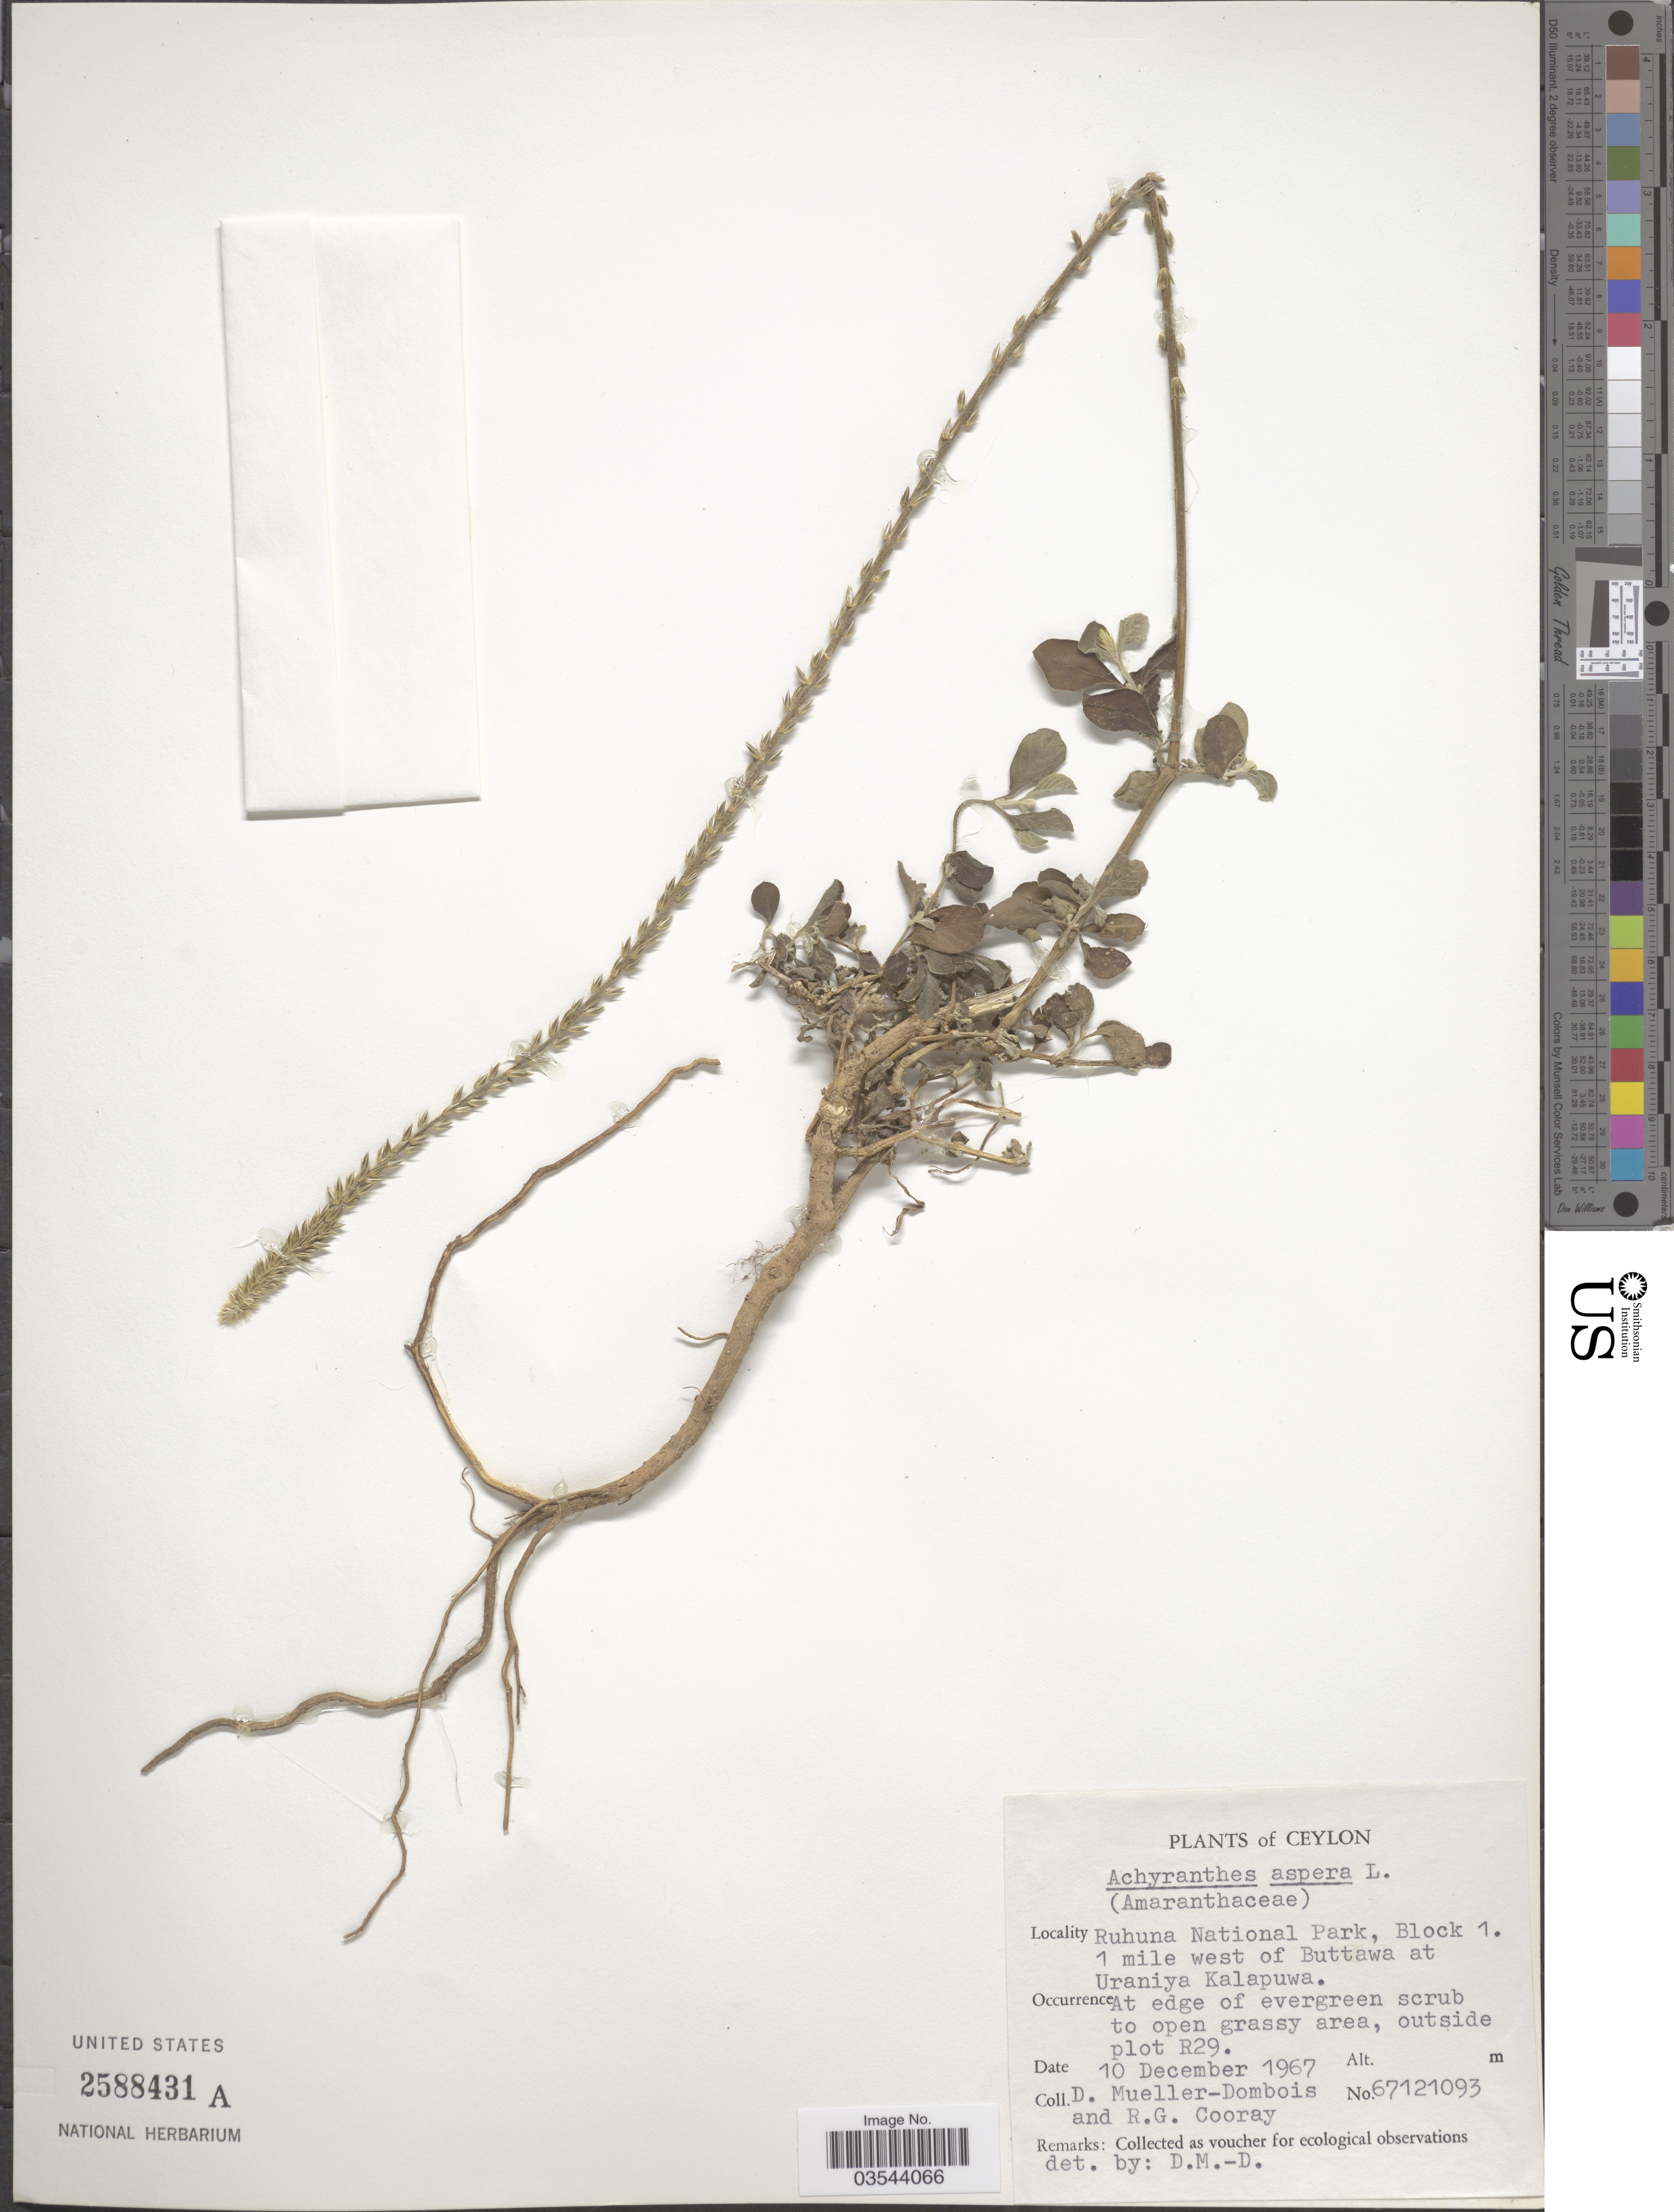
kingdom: Plantae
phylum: Tracheophyta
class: Magnoliopsida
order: Caryophyllales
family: Amaranthaceae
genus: Achyranthes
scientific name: Achyranthes aspera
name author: L.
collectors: D. Mueller-Dombois & R. Cooray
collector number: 67121093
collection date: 1967-12-10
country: Sri Lanka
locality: Ceylon. Ruhuna National Park, Block 1. 1 mile west of Buttawa at Uraniya Kalapuwa. Outside plot R29.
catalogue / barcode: US 2588431A